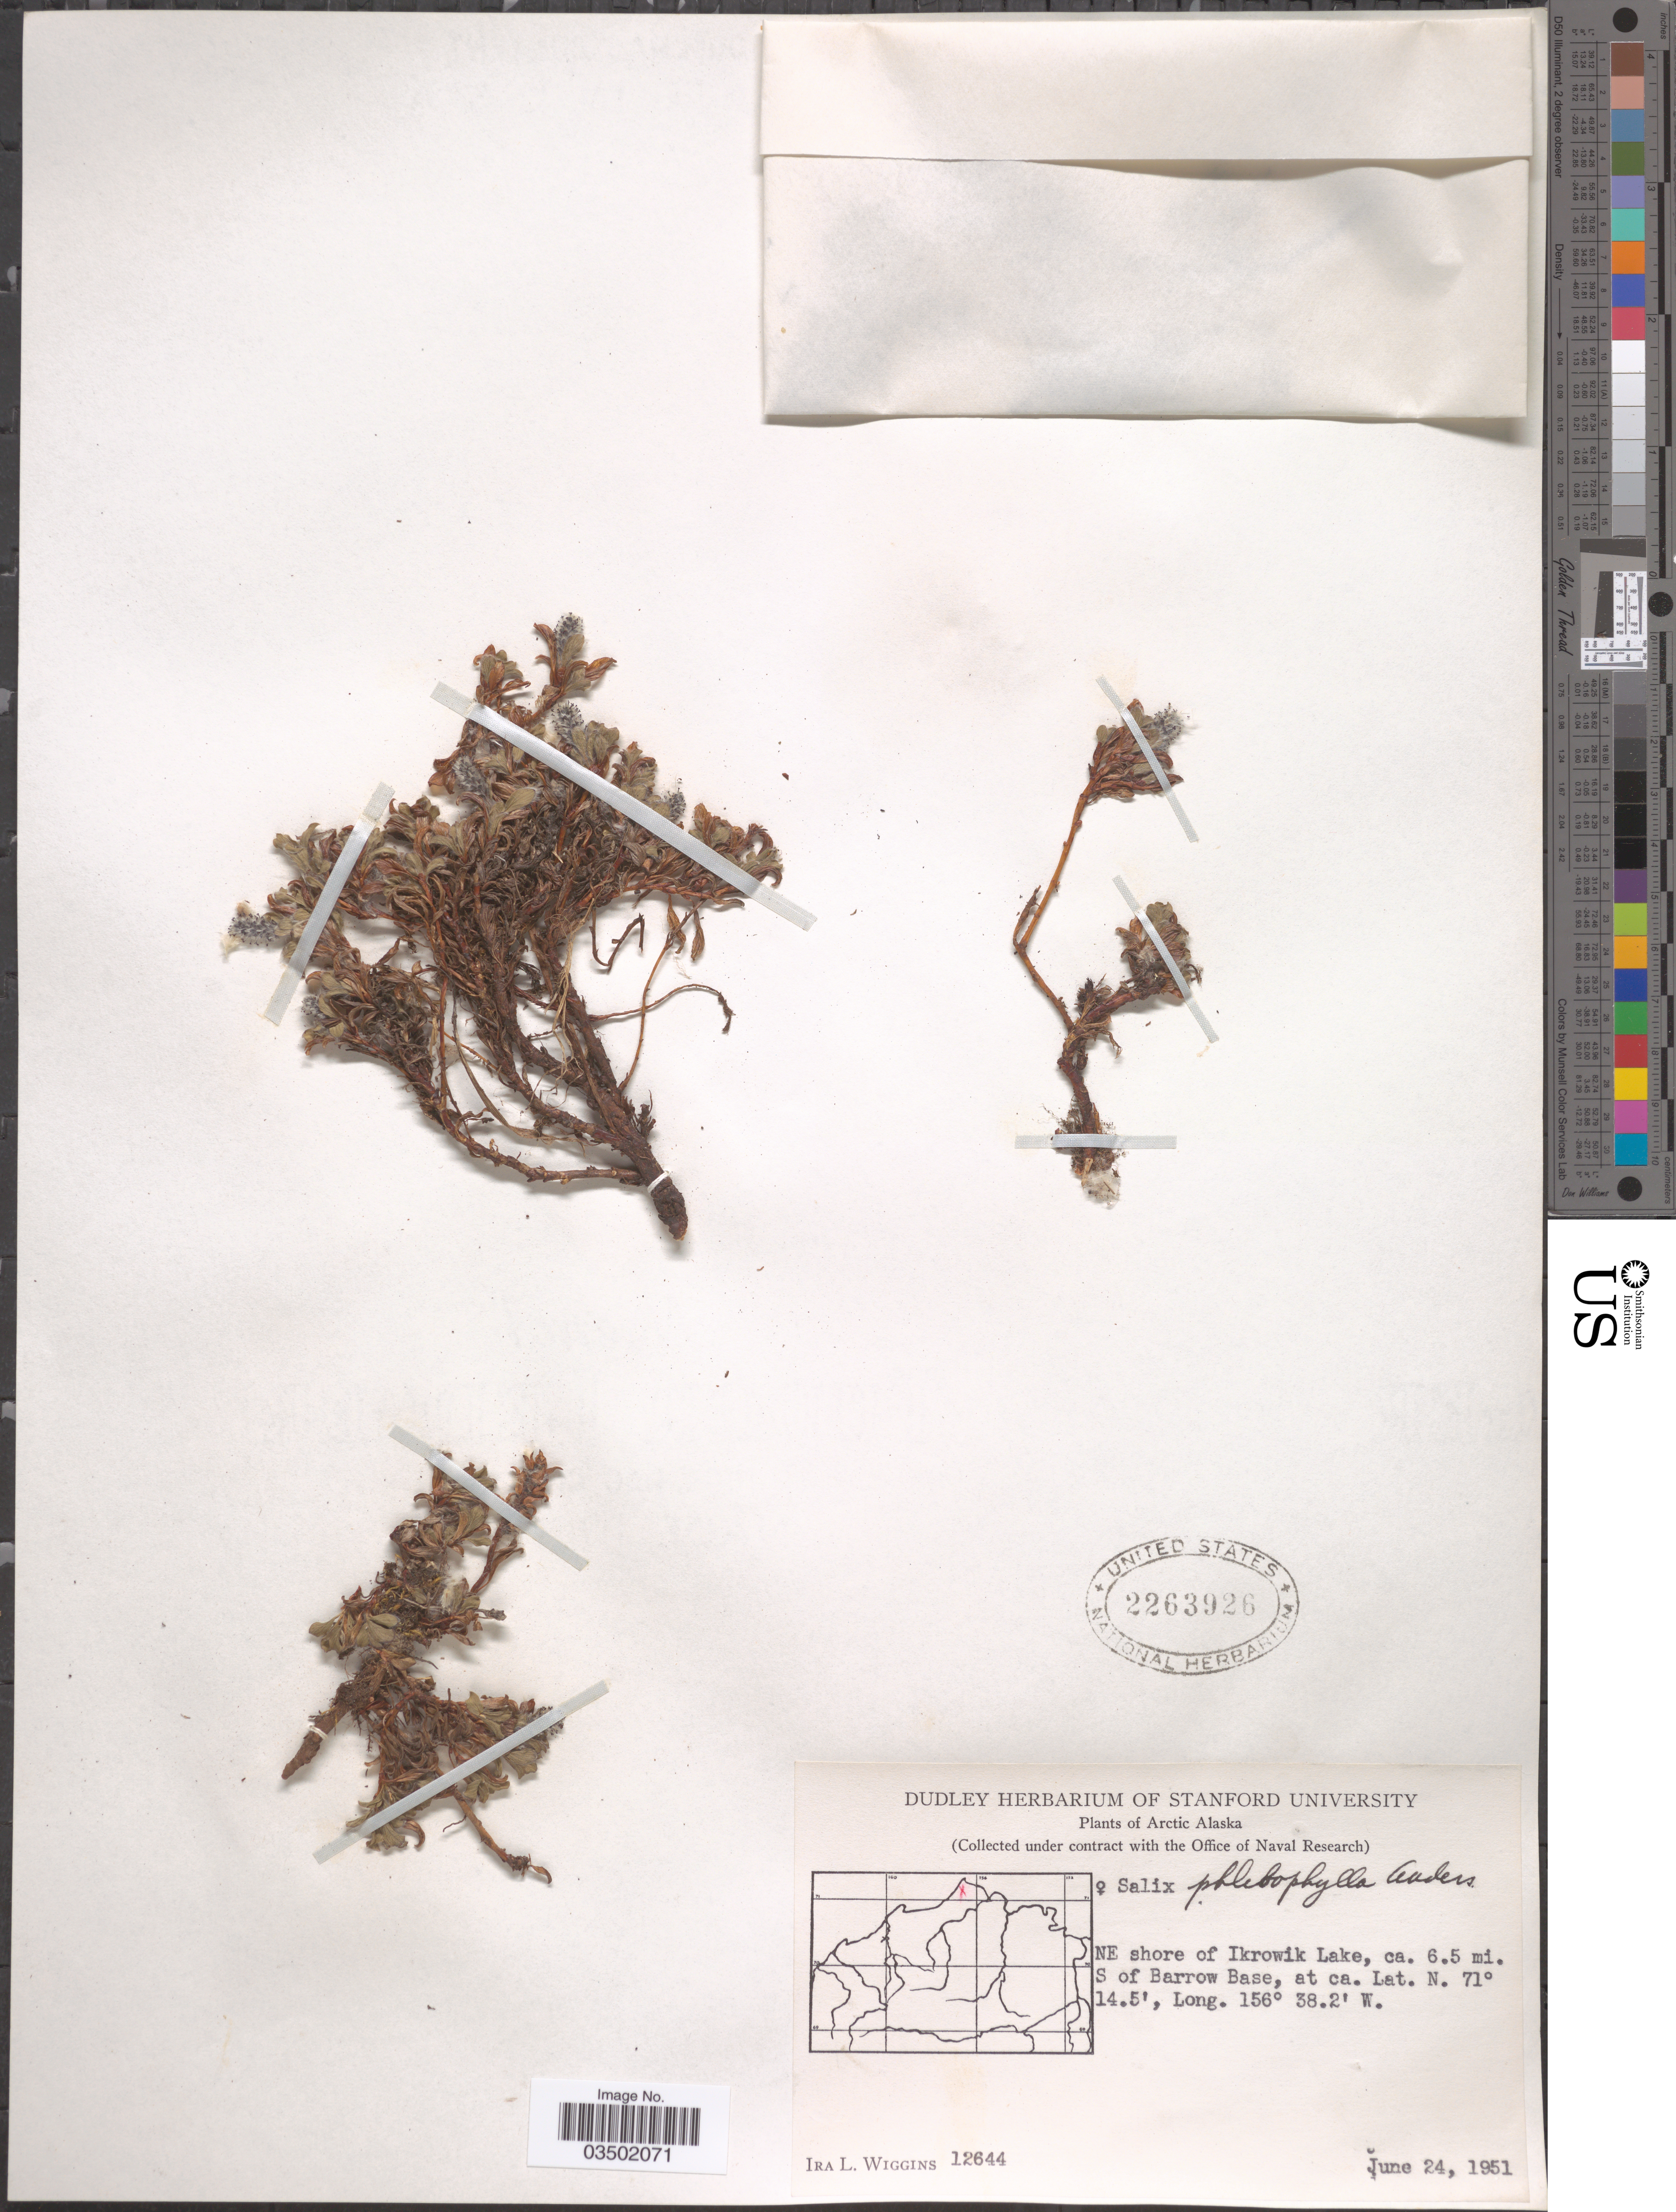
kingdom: Plantae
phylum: Tracheophyta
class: Magnoliopsida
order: Malpighiales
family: Salicaceae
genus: Salix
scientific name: Salix phlebophylla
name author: Andersson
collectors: I. L. Wiggins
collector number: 12644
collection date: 1951-06-24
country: United States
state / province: Alaska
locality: Arctic Alaska. NE shore of Ikrowik Lake, ca. 6.5 mi. S of Barrow Base.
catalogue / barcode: US 2263926